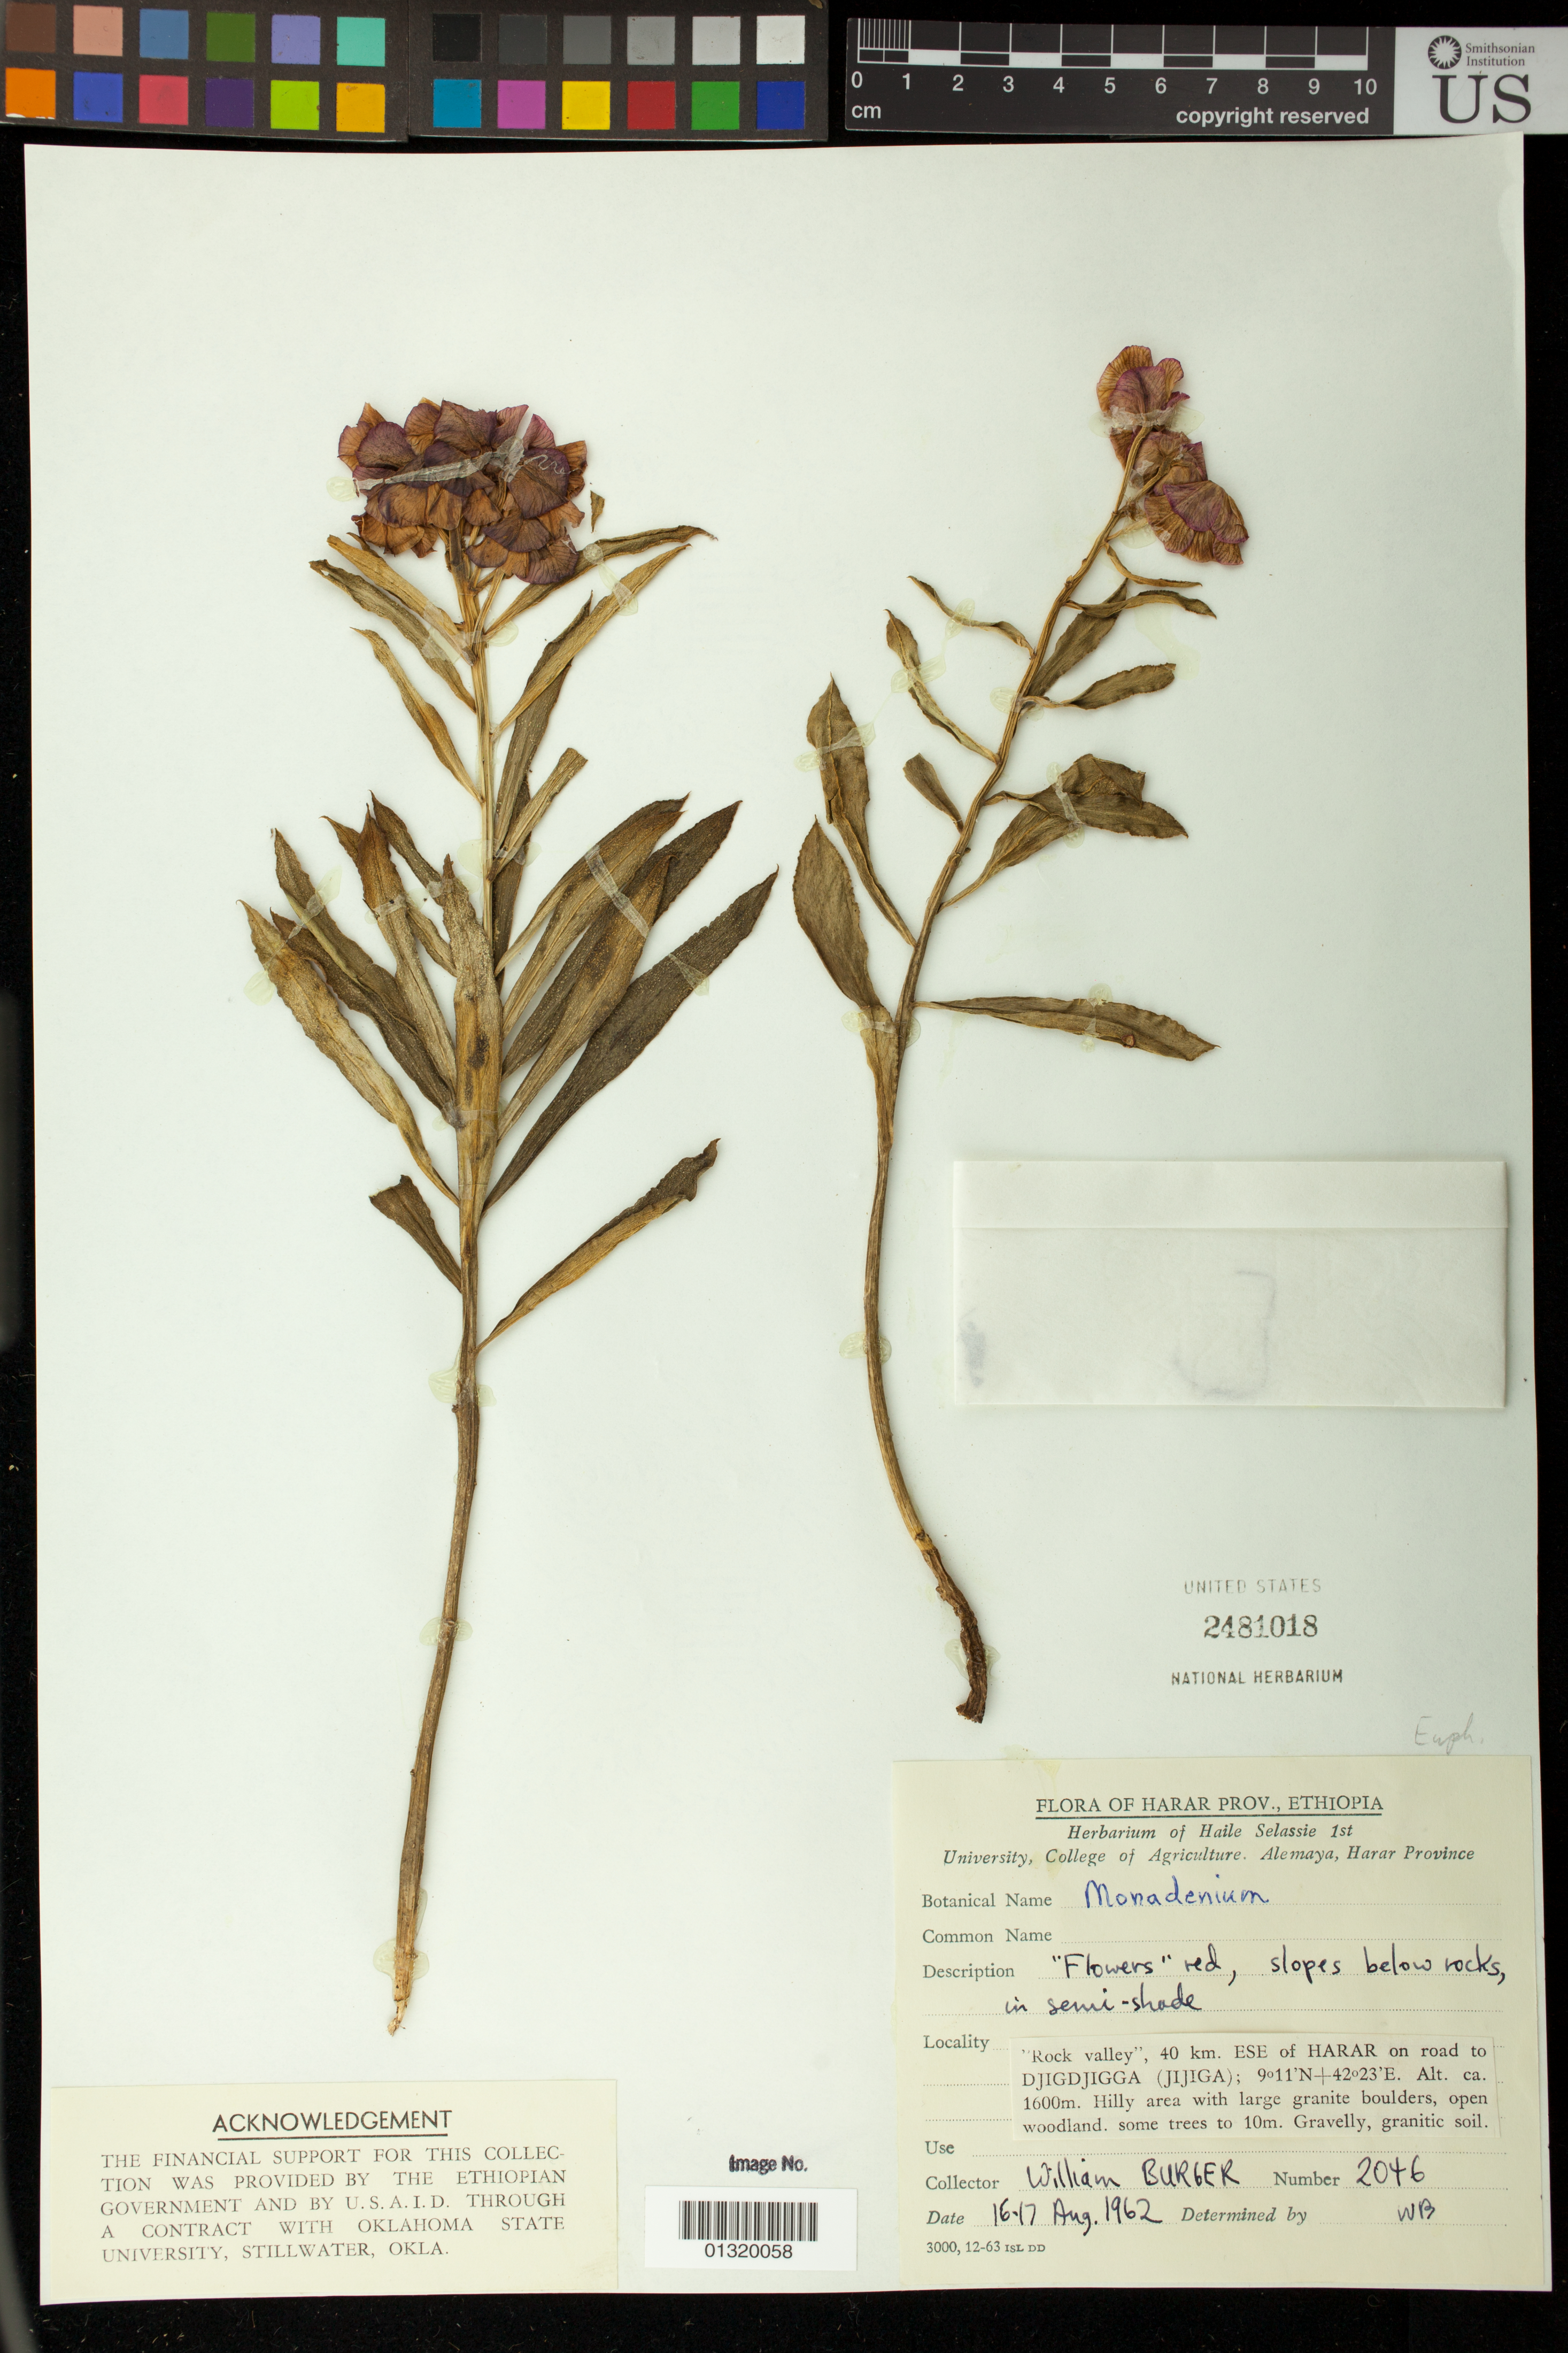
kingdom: Plantae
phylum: Tracheophyta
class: Magnoliopsida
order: Malpighiales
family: Euphorbiaceae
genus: Monadenium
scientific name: Monadenium sp.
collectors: W. Burger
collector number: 2046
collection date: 1962-08-16/1962-08-17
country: Ethiopia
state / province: Harari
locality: "Rock valley", 40 km. ESE of HARAR on road to DJIGDJIGGA (JIJIGA)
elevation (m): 1600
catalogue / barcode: US 2481018